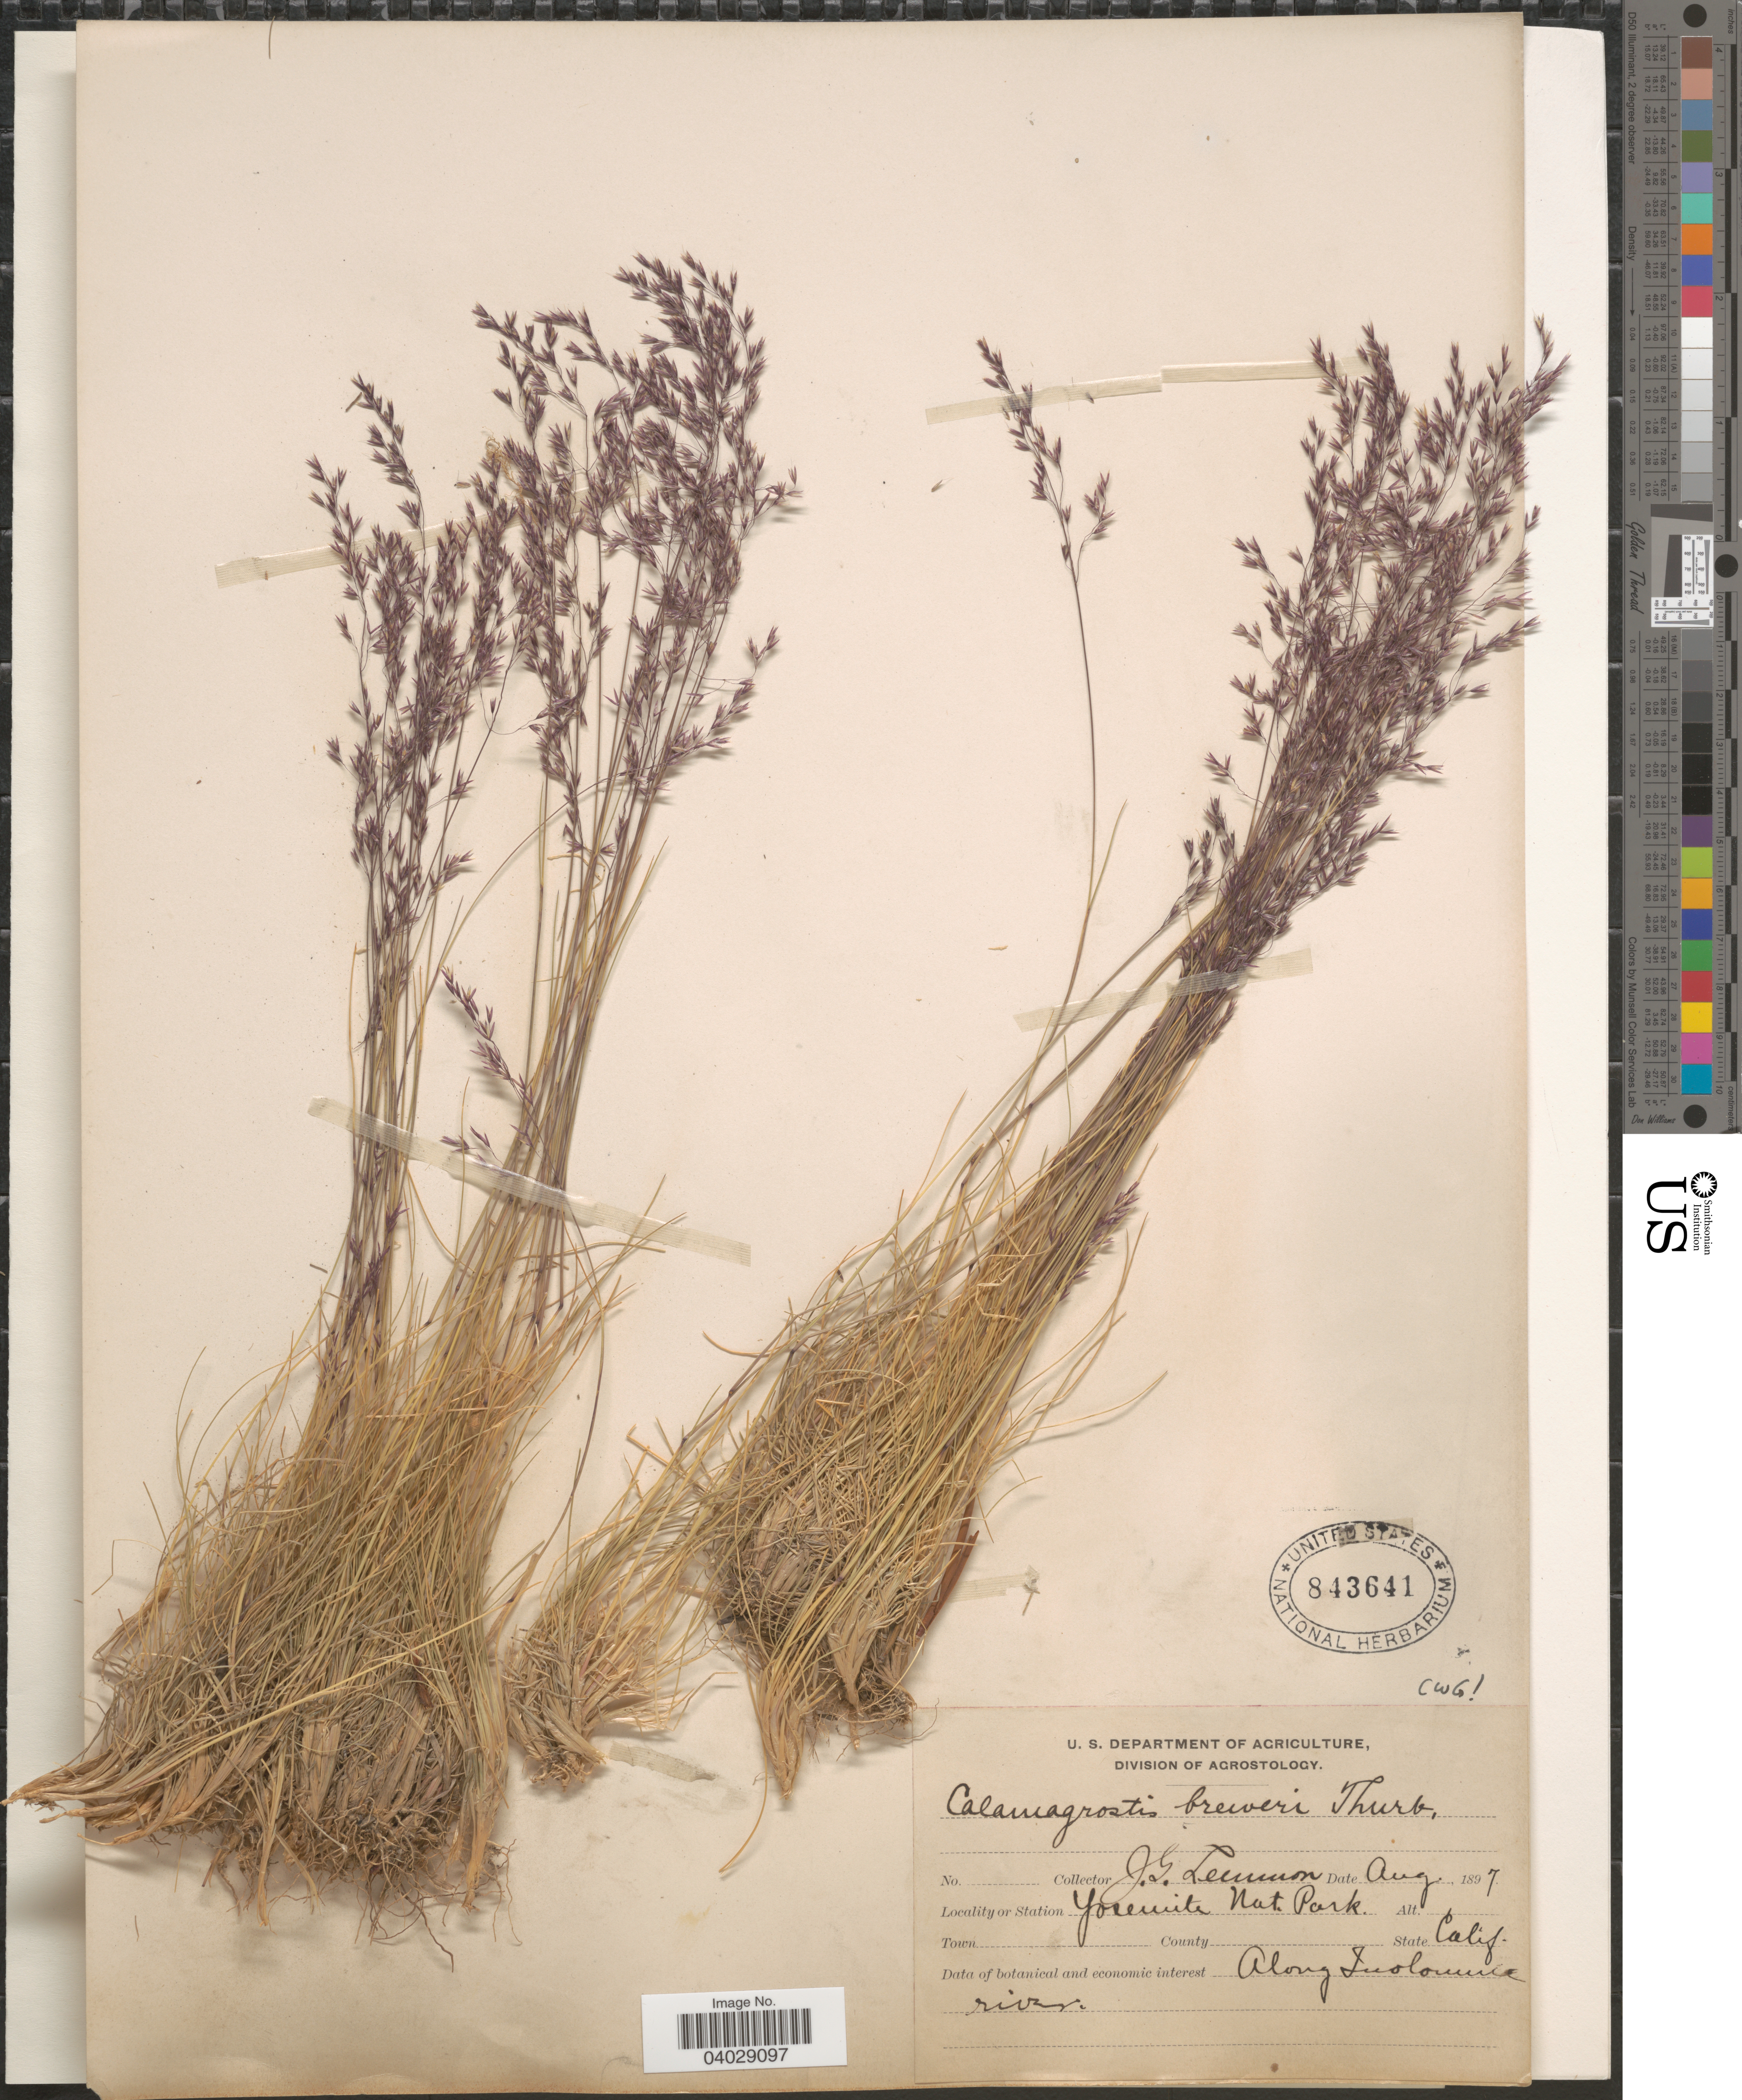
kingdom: Plantae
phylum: Tracheophyta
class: Liliopsida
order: Poales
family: Poaceae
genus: Calamagrostis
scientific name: Calamagrostis muiriana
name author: B.L. Wilson & Sami Gray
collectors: J. Lemmon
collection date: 1897-08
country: United States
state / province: California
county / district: Mariposa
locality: Yosemite Nat. Park. Along Tuolomne river.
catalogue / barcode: US 843641